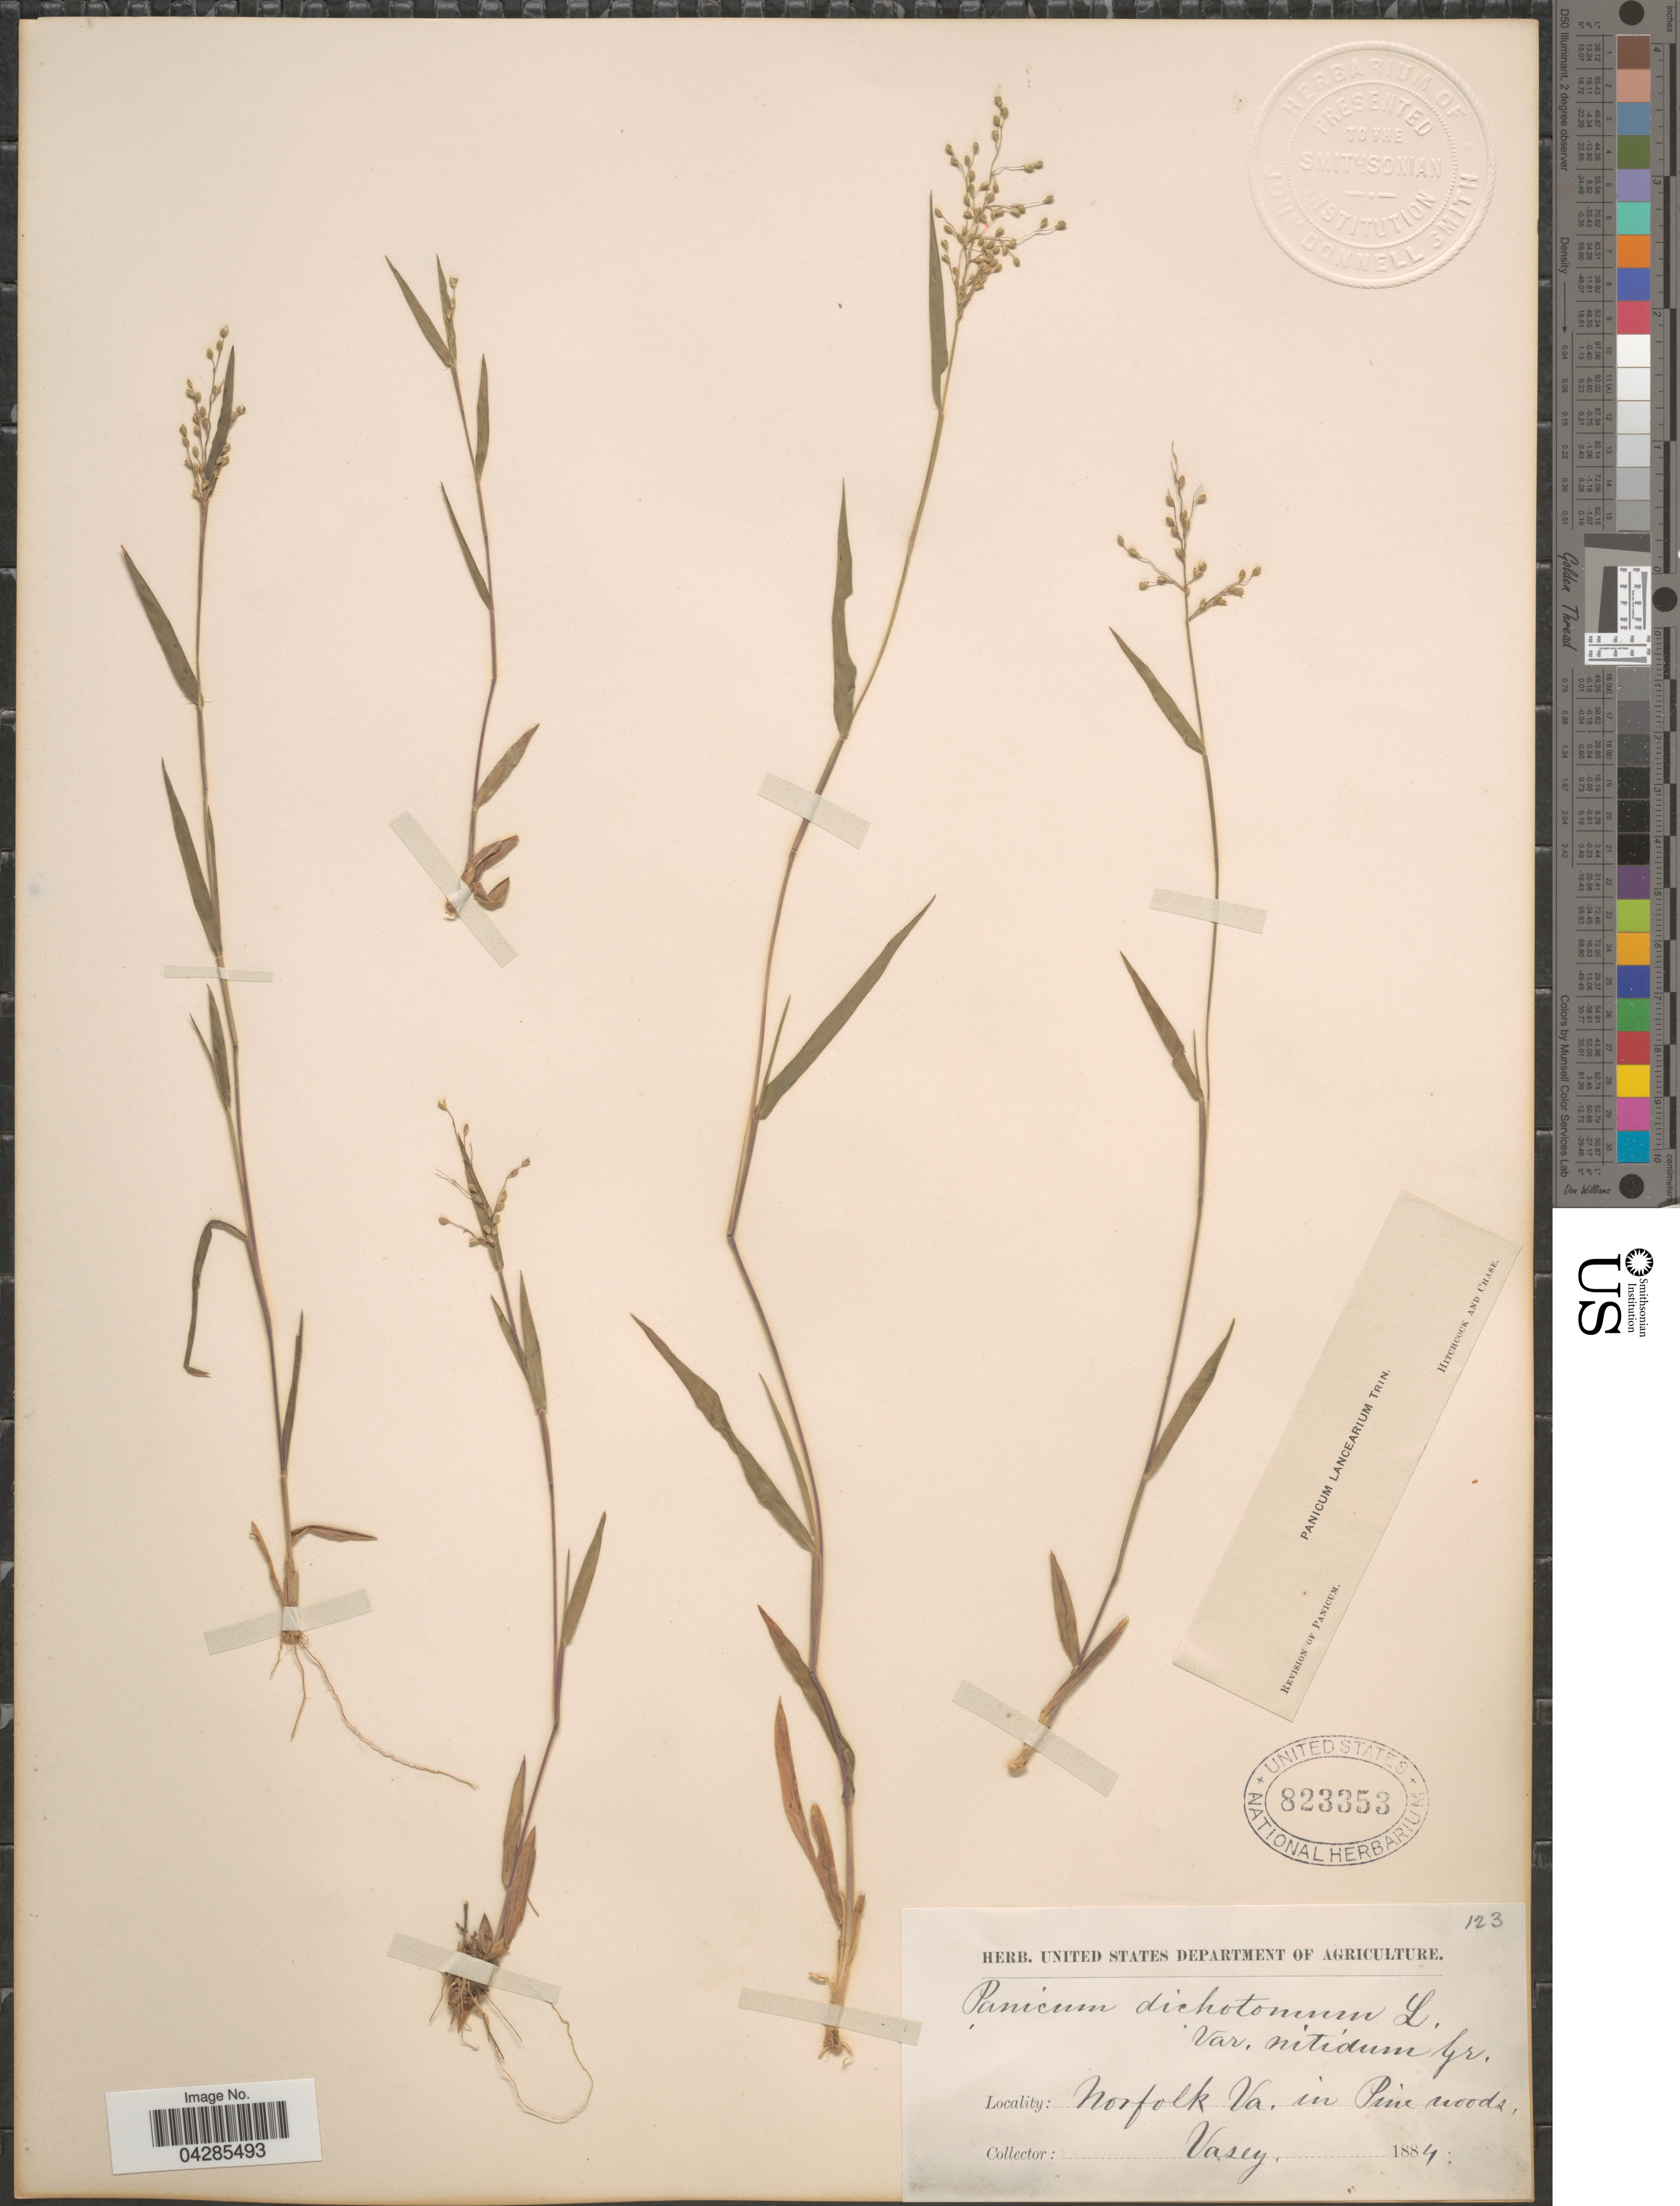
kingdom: Plantae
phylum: Tracheophyta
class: Liliopsida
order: Poales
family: Poaceae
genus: Dichanthelium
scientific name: Dichanthelium portoricense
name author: (Desv. ex Ham.) B.F. Hansen & Wunderlin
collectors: Vasey, --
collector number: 123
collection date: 1884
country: United States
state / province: Virginia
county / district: City of Norfolk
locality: Norfolk in Pine woods.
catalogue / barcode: US 823353